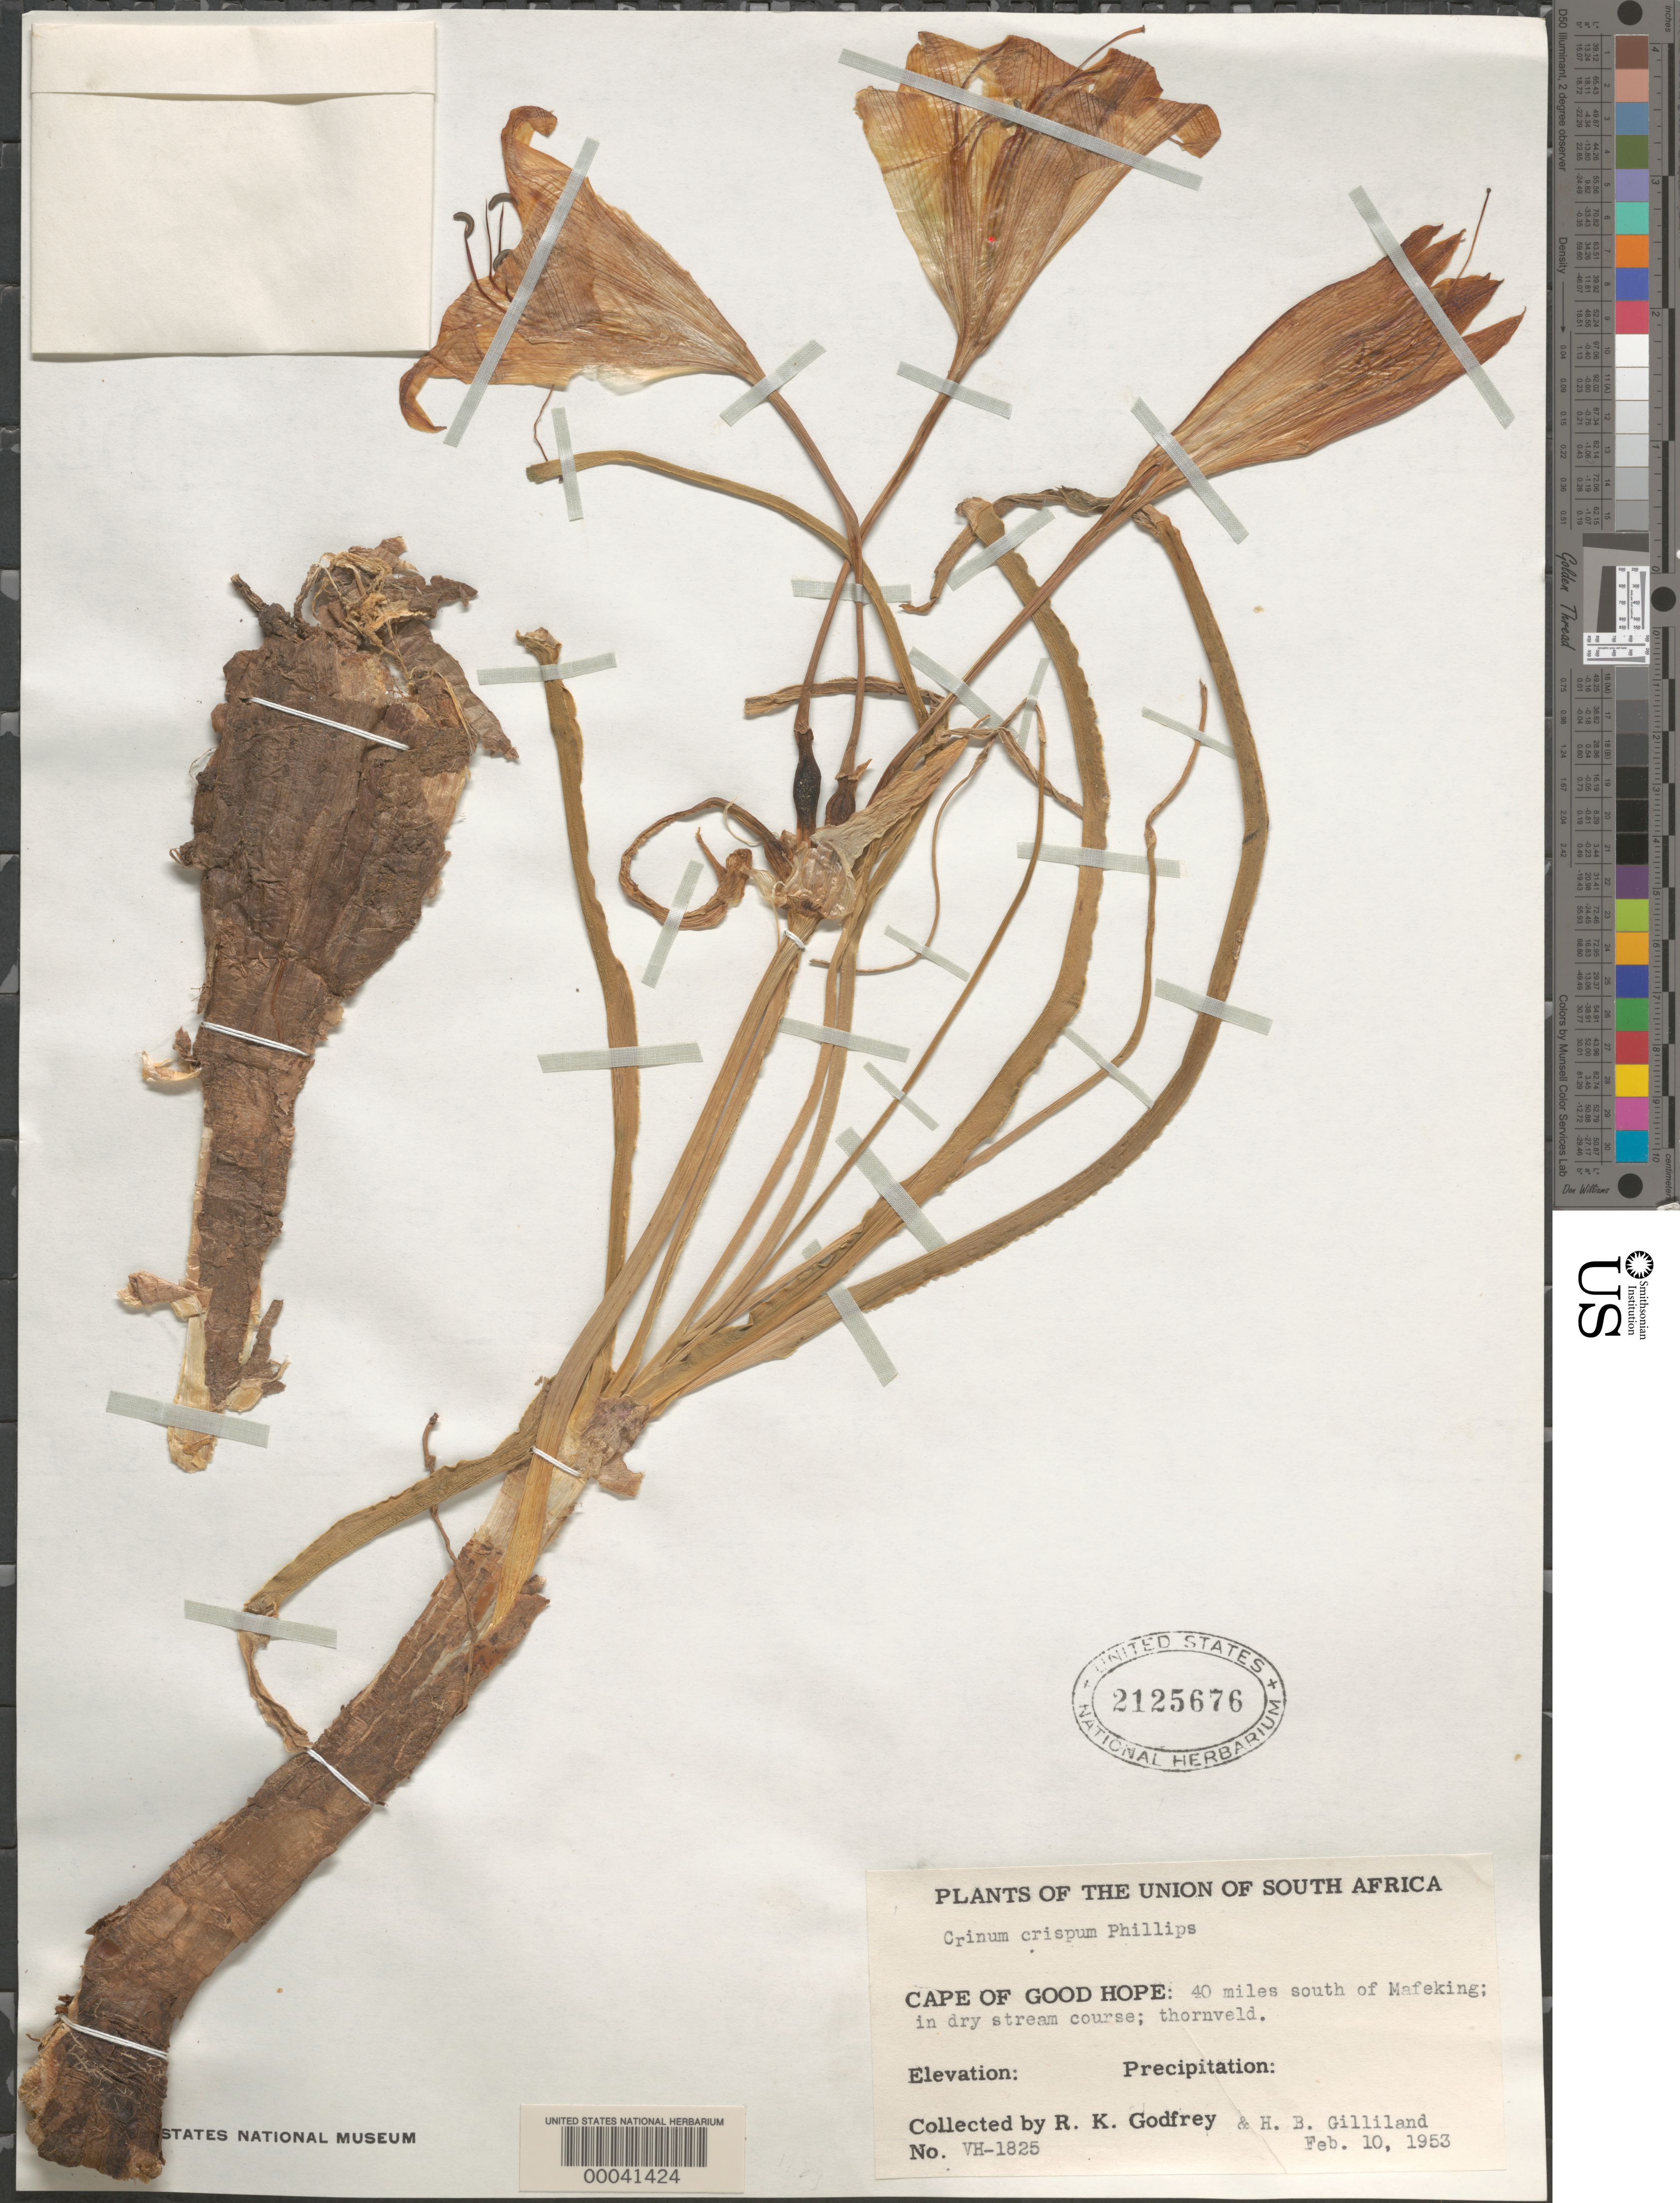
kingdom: Plantae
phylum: Tracheophyta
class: Liliopsida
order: Asparagales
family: Amaryllidaceae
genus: Crinum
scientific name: Crinum lugardiae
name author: N.E. Br.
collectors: R. K. Godfrey & H. Gilliland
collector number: Vh-1825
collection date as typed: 10 Feb 1953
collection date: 1953-02-10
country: South Africa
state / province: Western Cape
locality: Cape of good hope; 40 mi. s of mafeking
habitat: Dry stream course, thornveld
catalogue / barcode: US 2125676